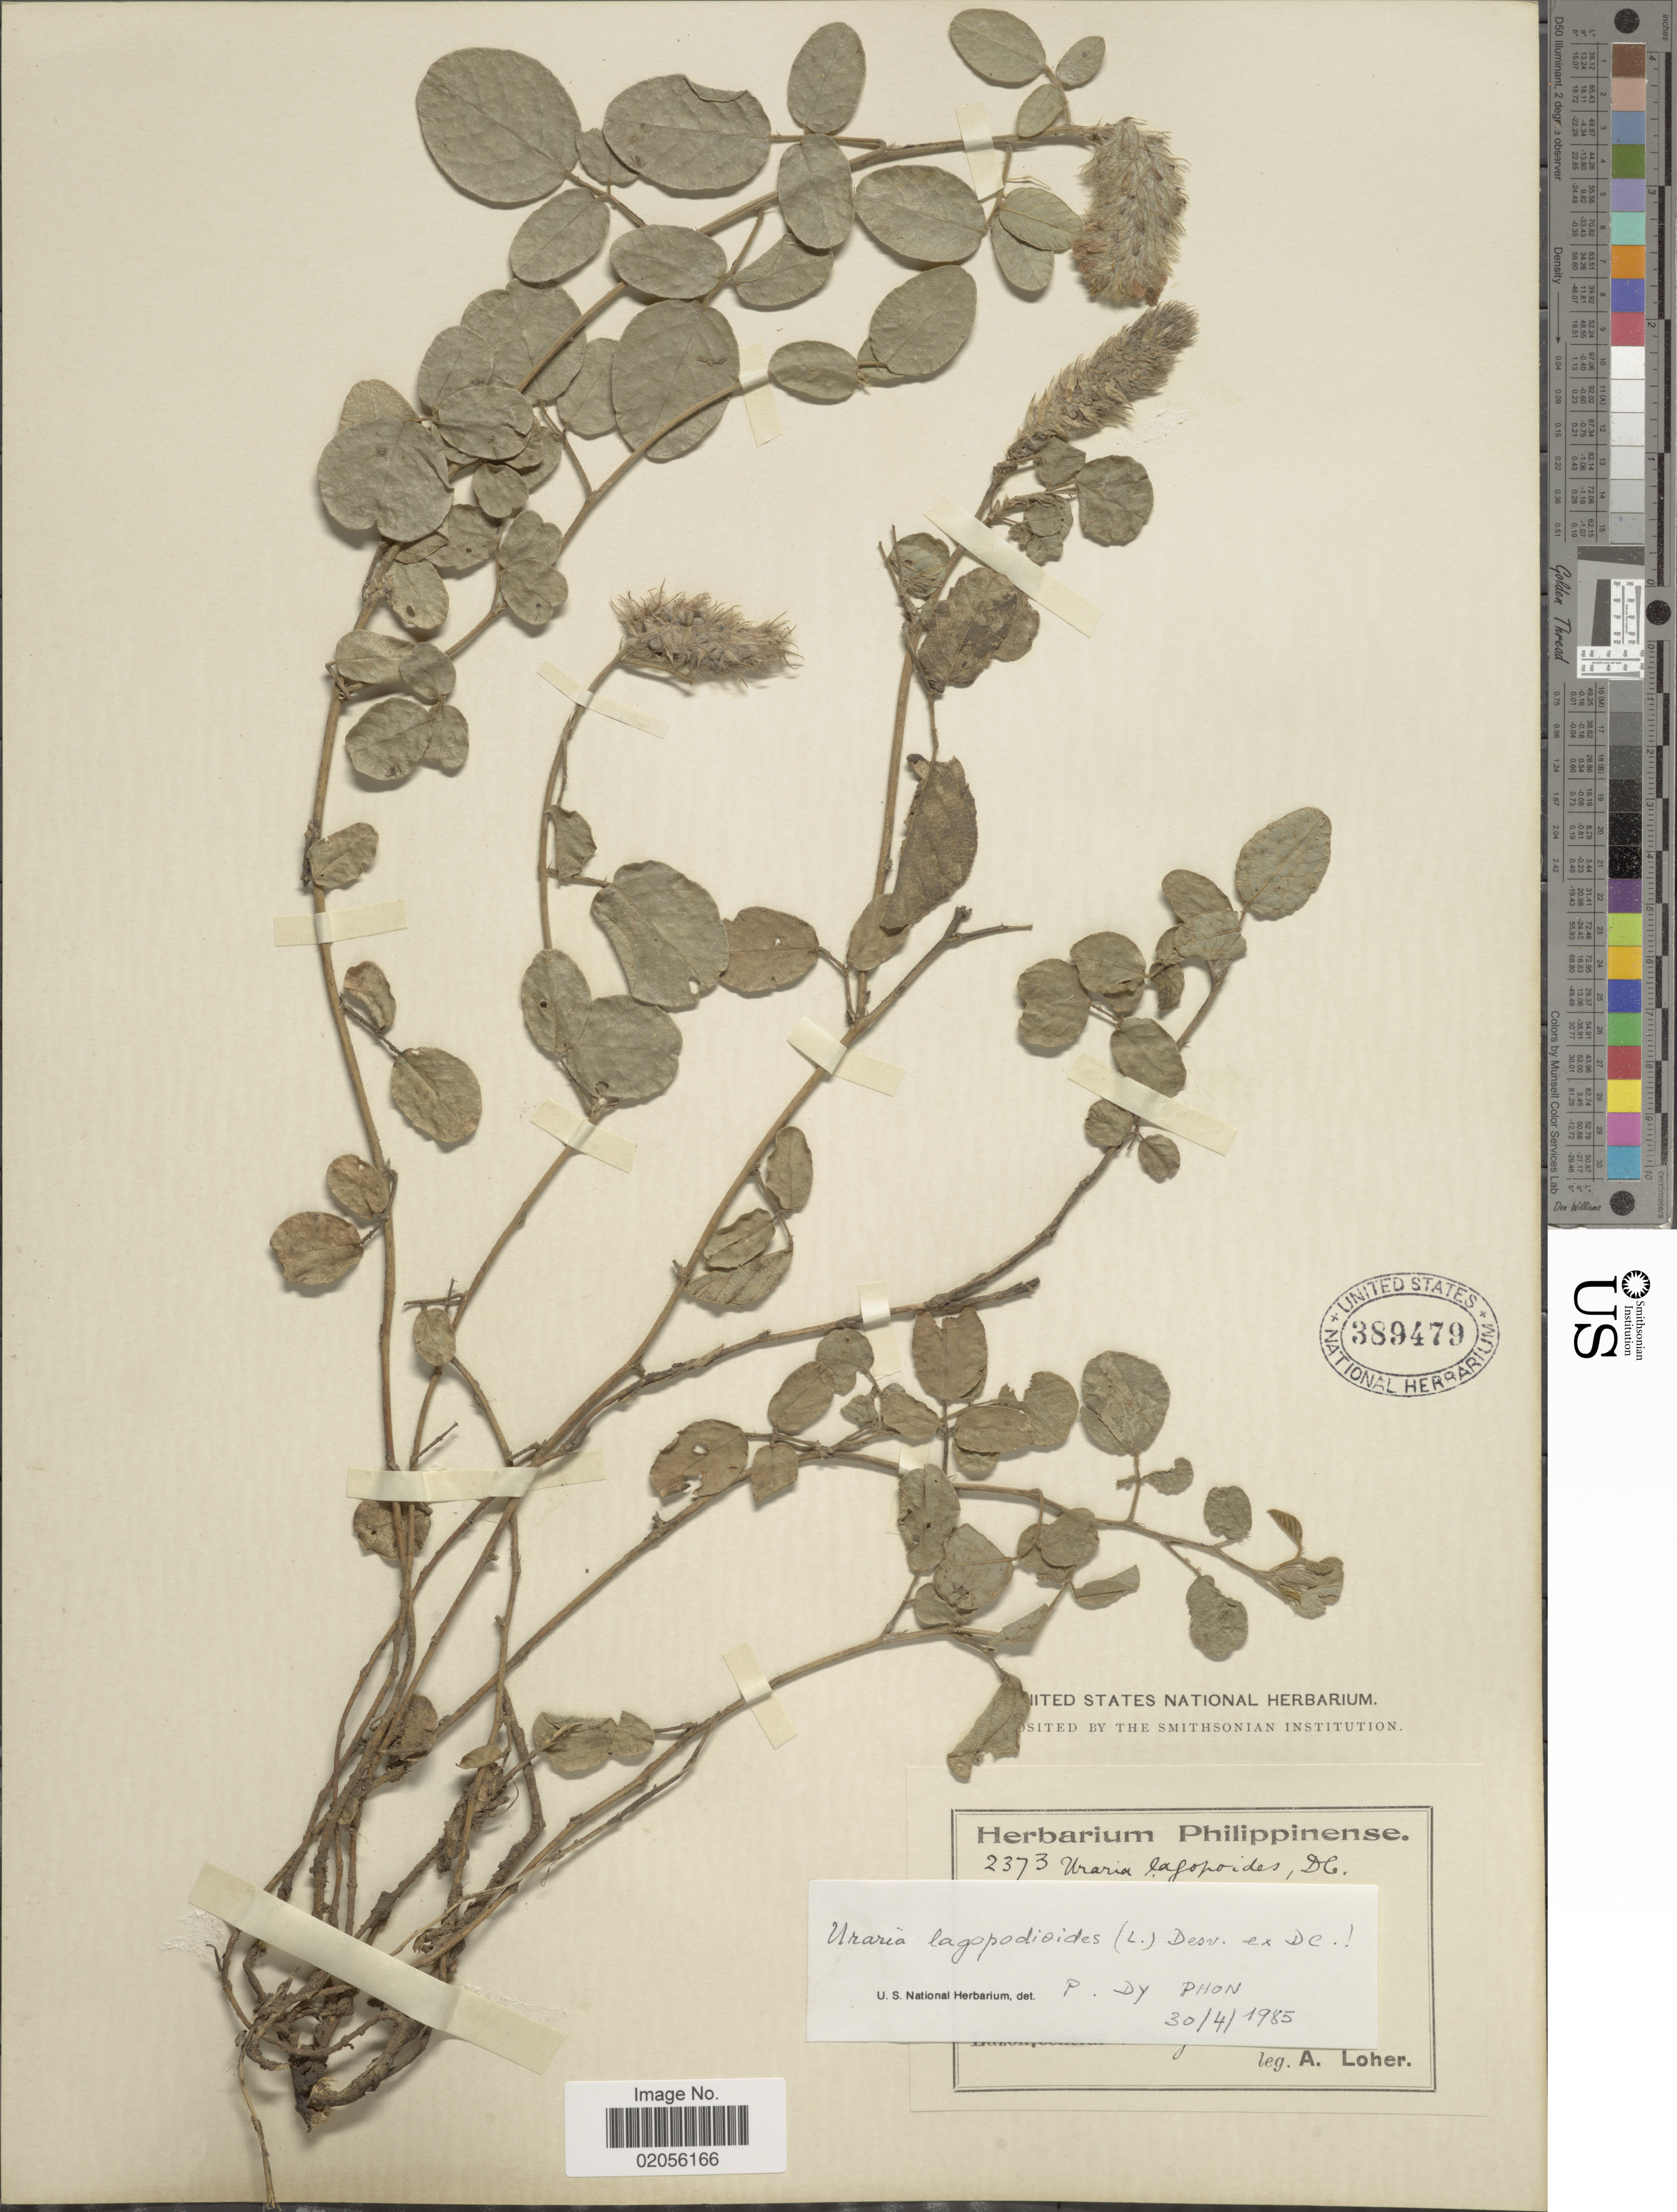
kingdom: Plantae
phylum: Tracheophyta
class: Magnoliopsida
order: Fabales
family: Fabaceae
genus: Uraria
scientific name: Uraria lagopodioides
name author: (L.) Desv. ex DC.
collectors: A. Loher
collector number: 2373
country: Philippines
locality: Luzon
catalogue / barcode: US 389479